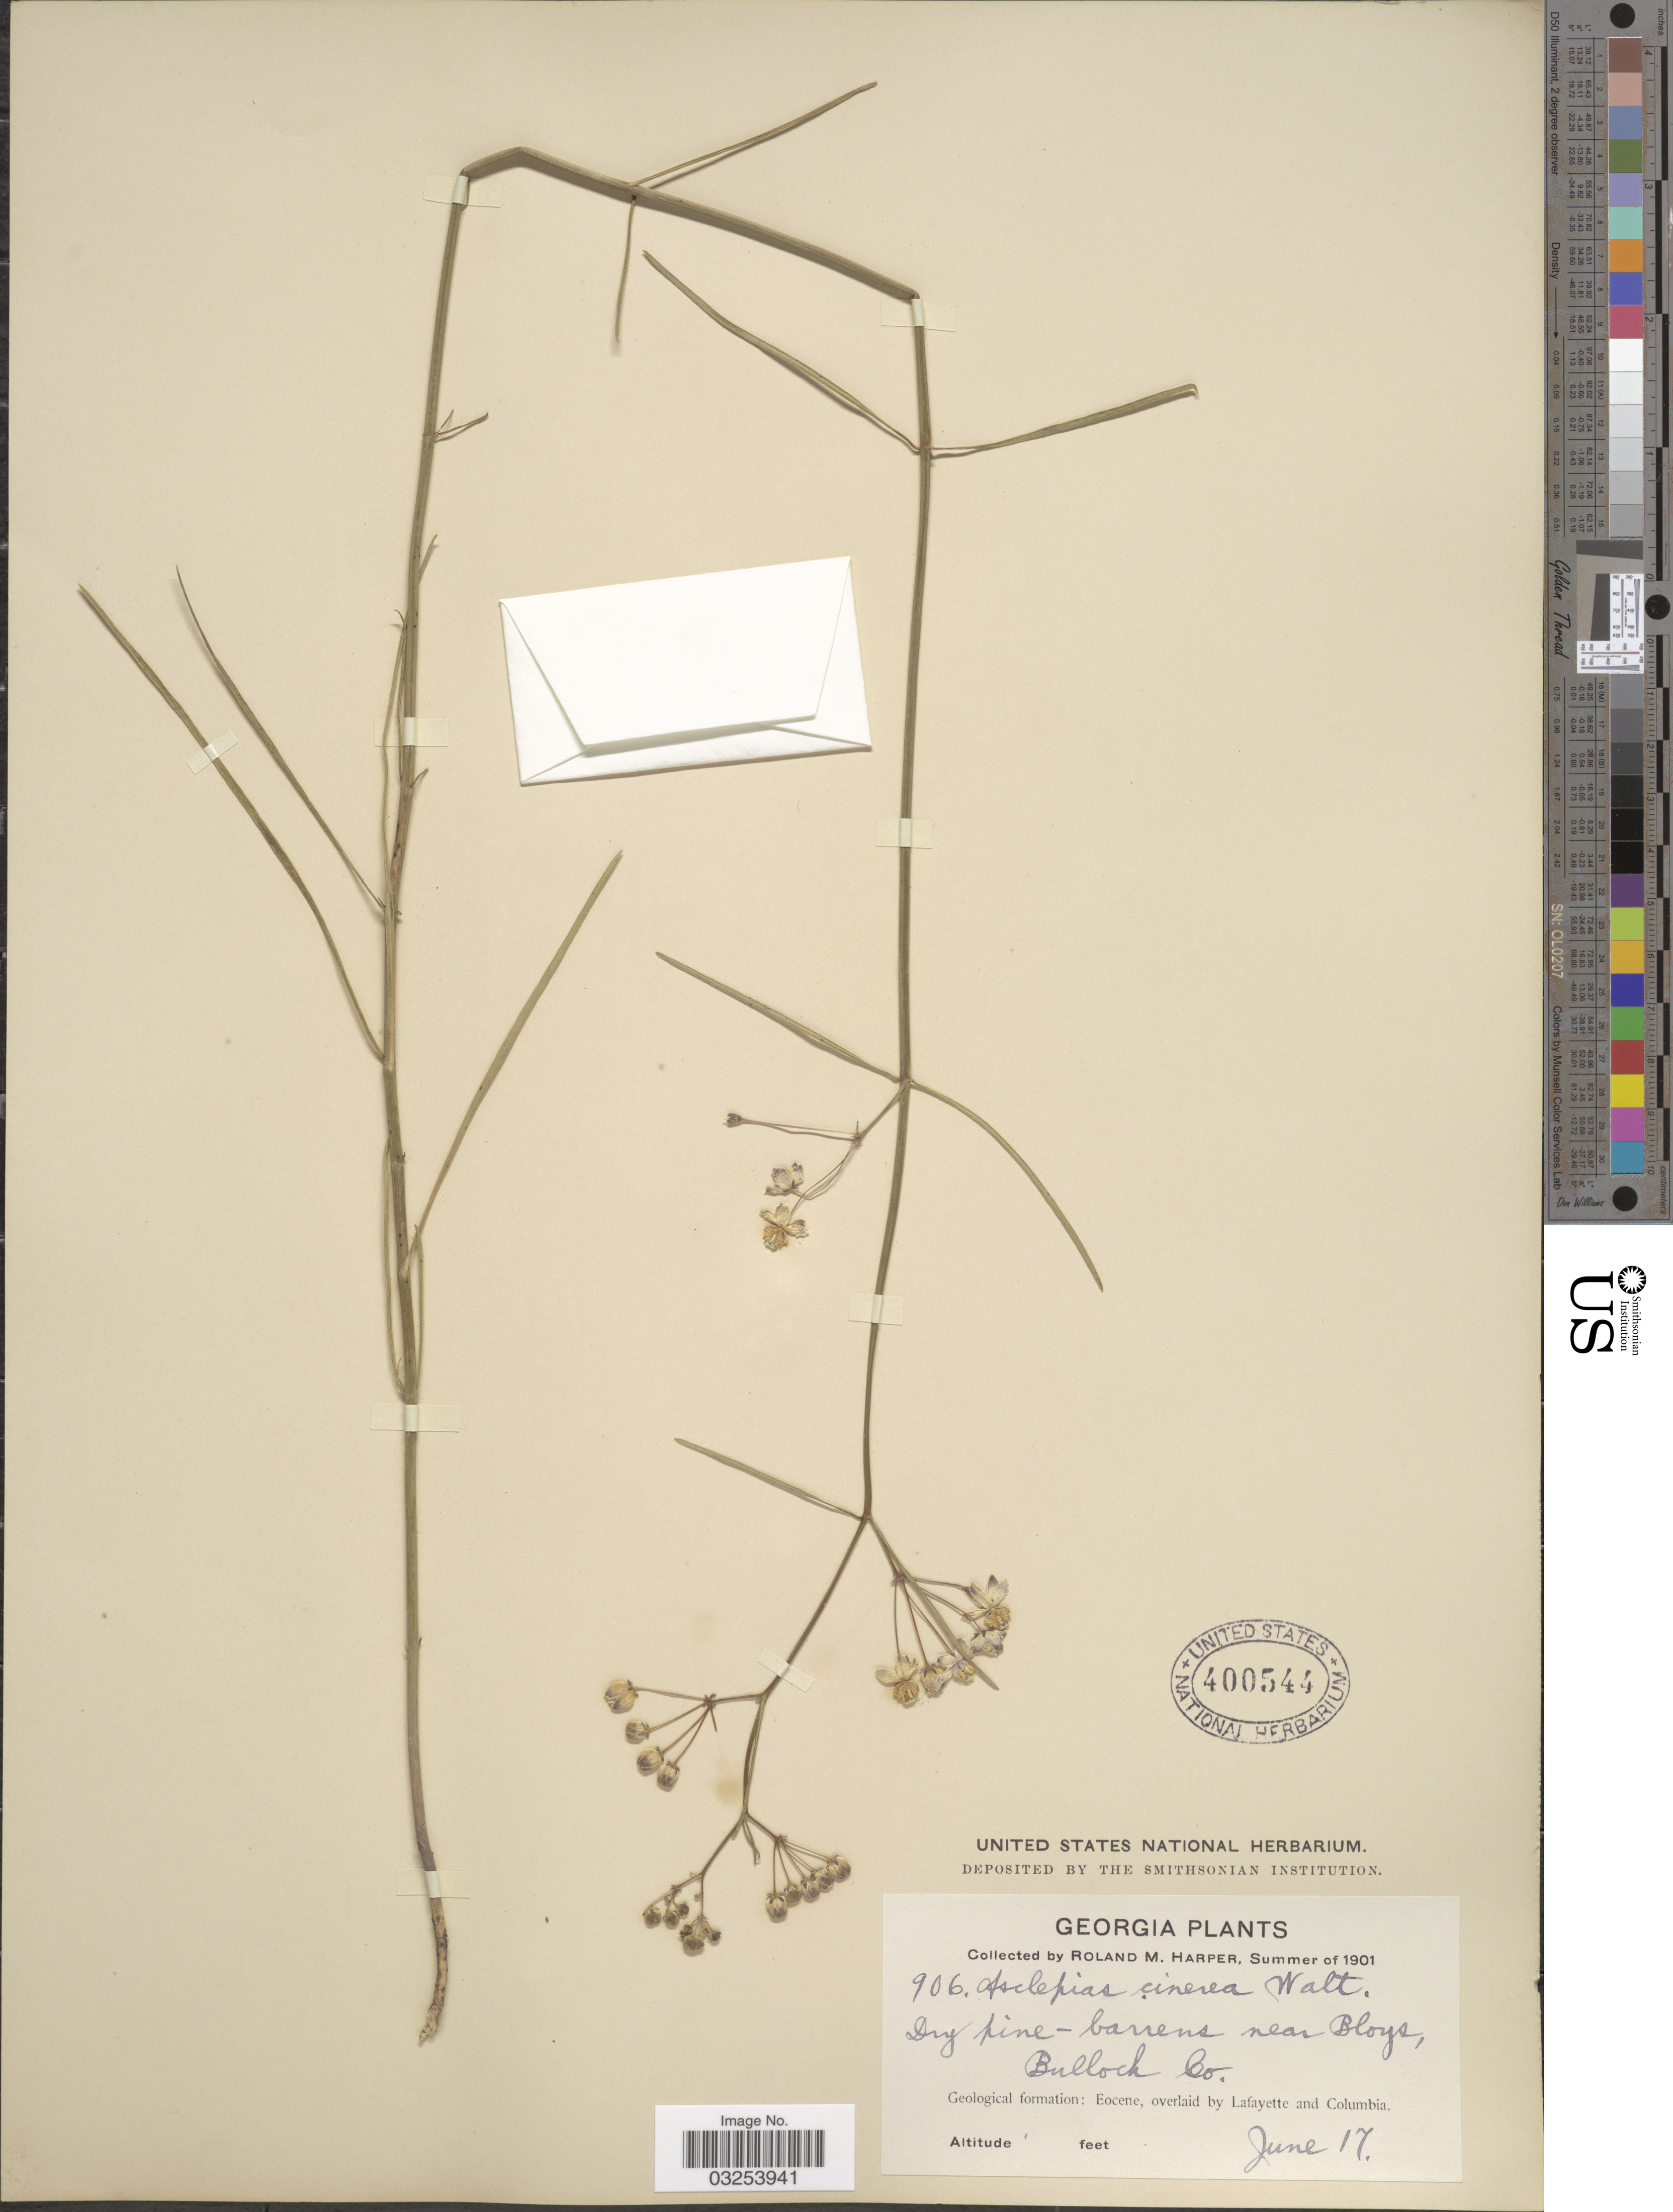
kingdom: Plantae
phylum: Tracheophyta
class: Magnoliopsida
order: Gentianales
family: Apocynaceae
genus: Asclepias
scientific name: Asclepias cinerea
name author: Walter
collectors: R. M. Harper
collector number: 906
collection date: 1901-06-17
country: United States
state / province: Georgia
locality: Dry pine - barrens near Bloys, Bullock Co.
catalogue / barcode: US 400544